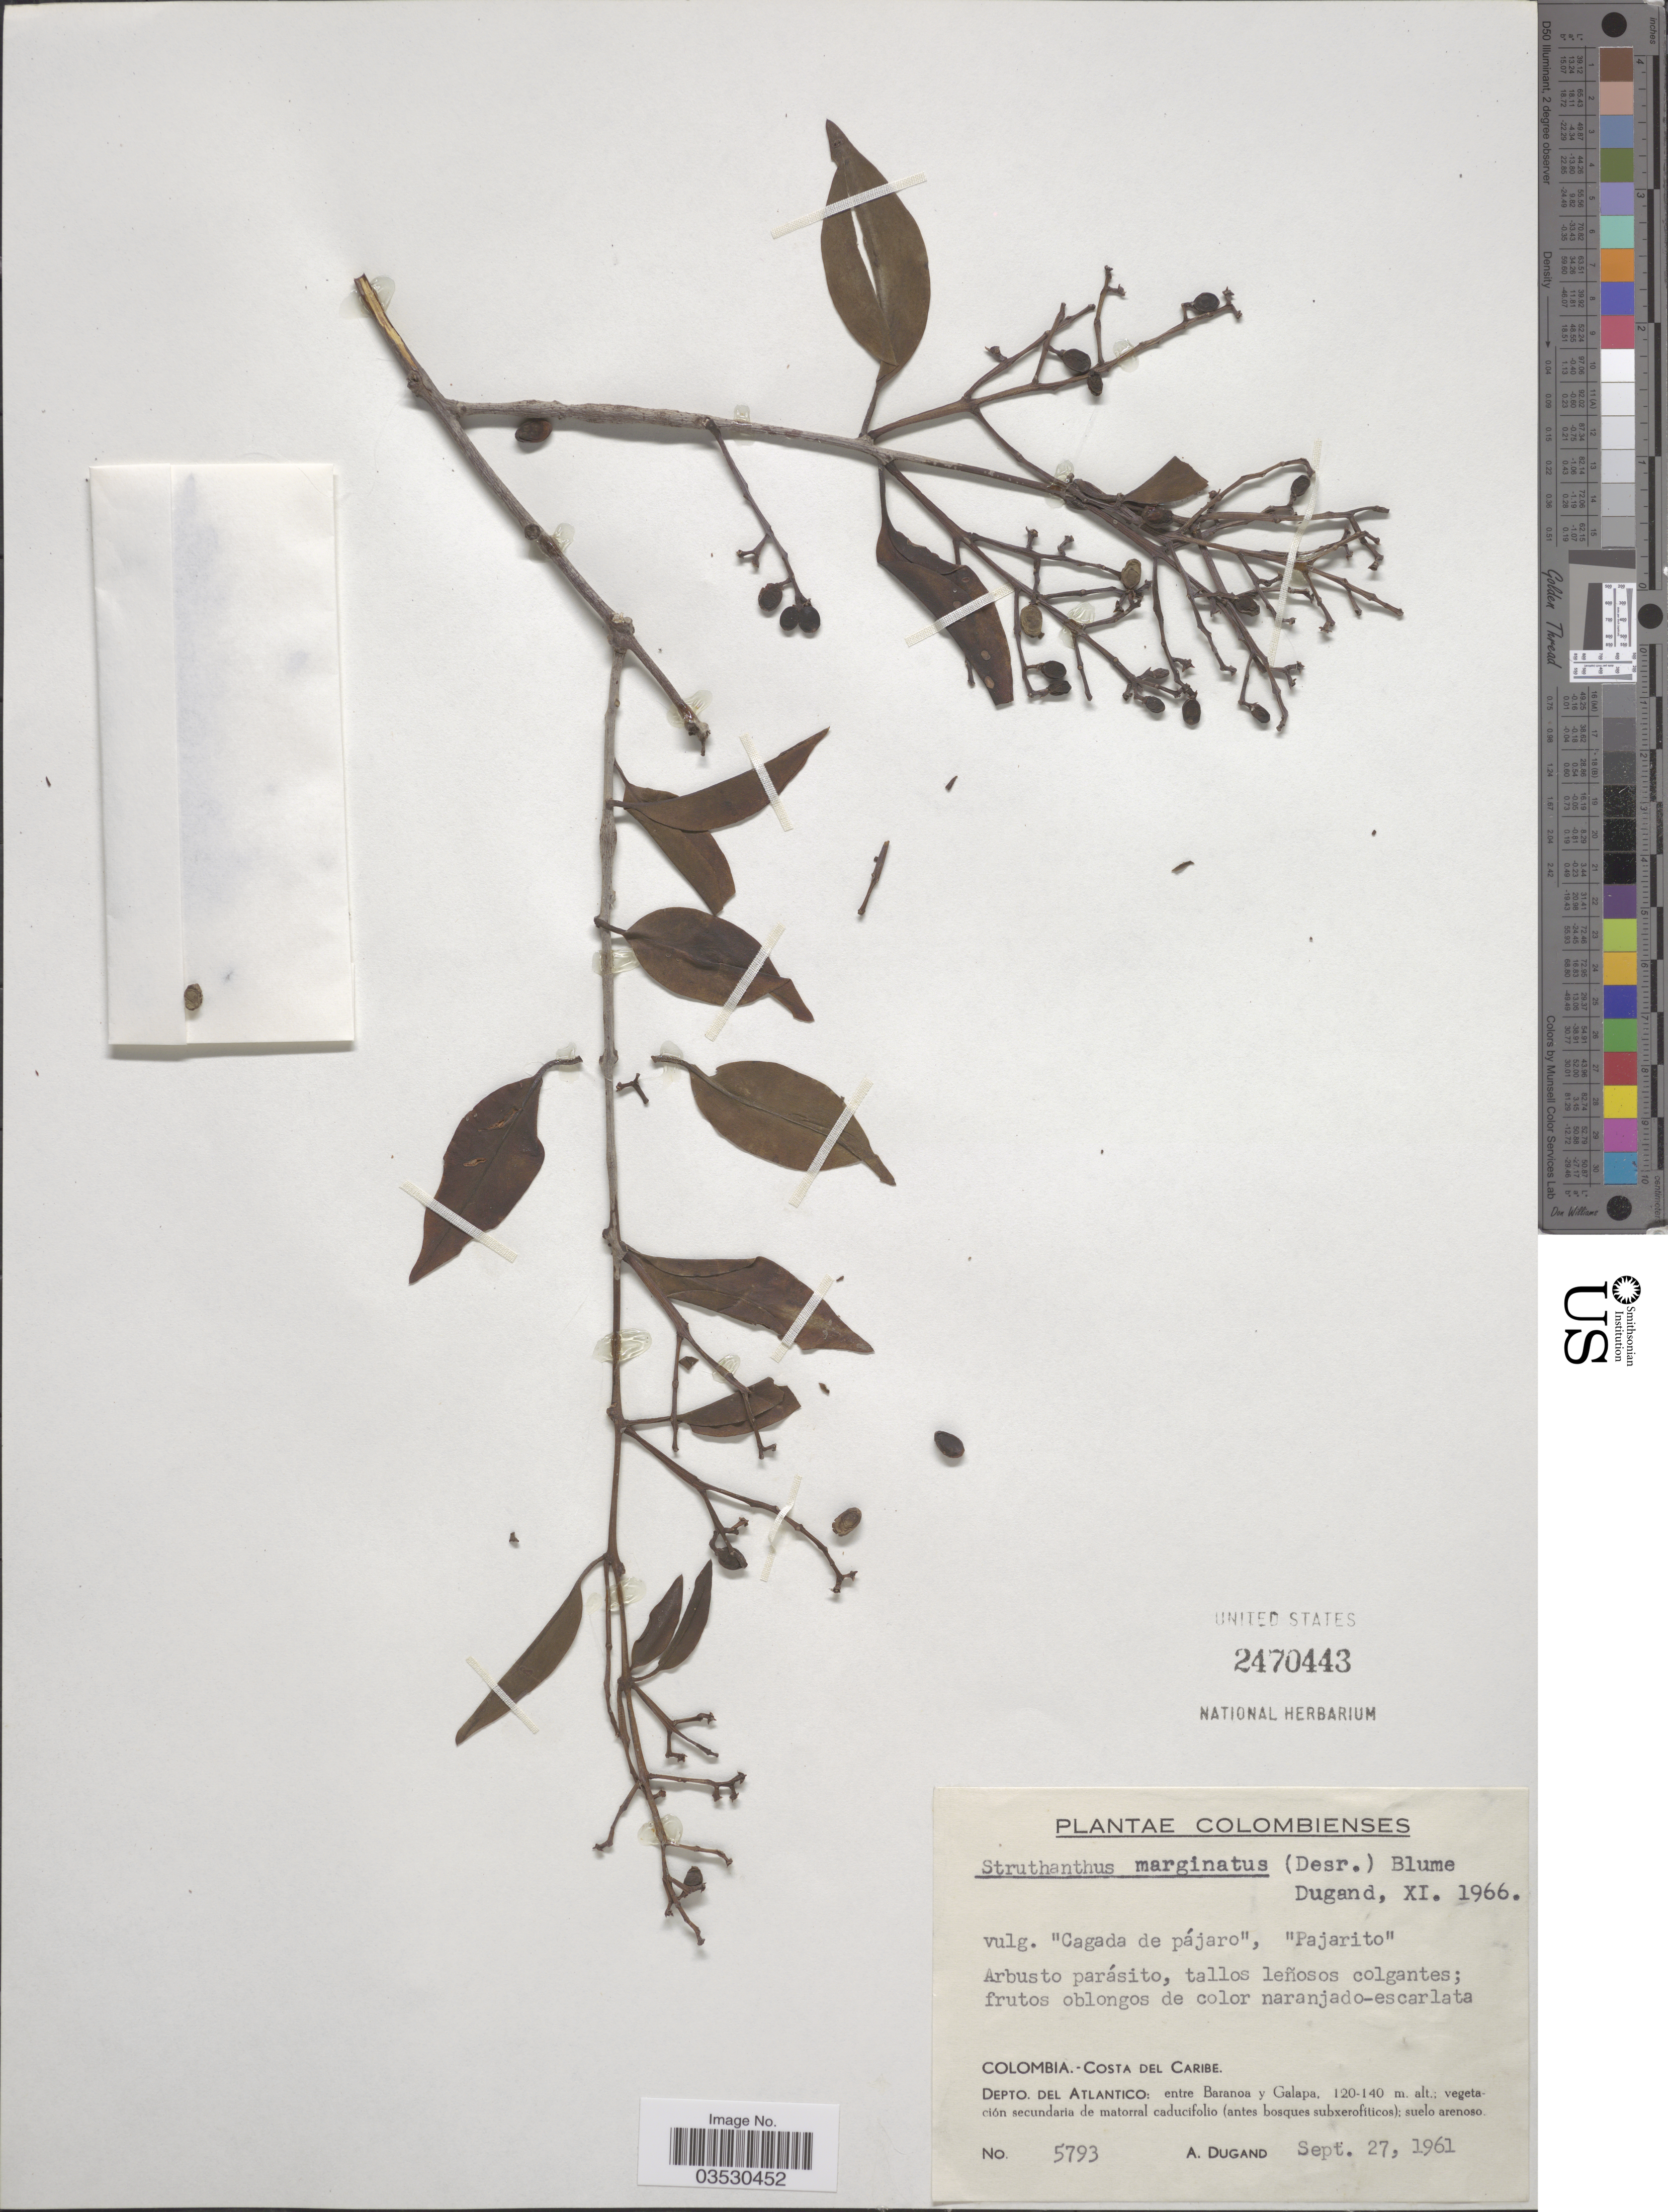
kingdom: Plantae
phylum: Tracheophyta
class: Magnoliopsida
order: Santalales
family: Loranthaceae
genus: Struthanthus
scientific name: Struthanthus marginatus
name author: (Desr.) Blume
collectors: A. Dugand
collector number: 5793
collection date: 1961-09-27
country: Colombia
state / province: Atlántico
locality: Costa del Caribe. Depto. del Atlantico: entre Baranoa y Galapa.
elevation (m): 120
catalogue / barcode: US 2470443